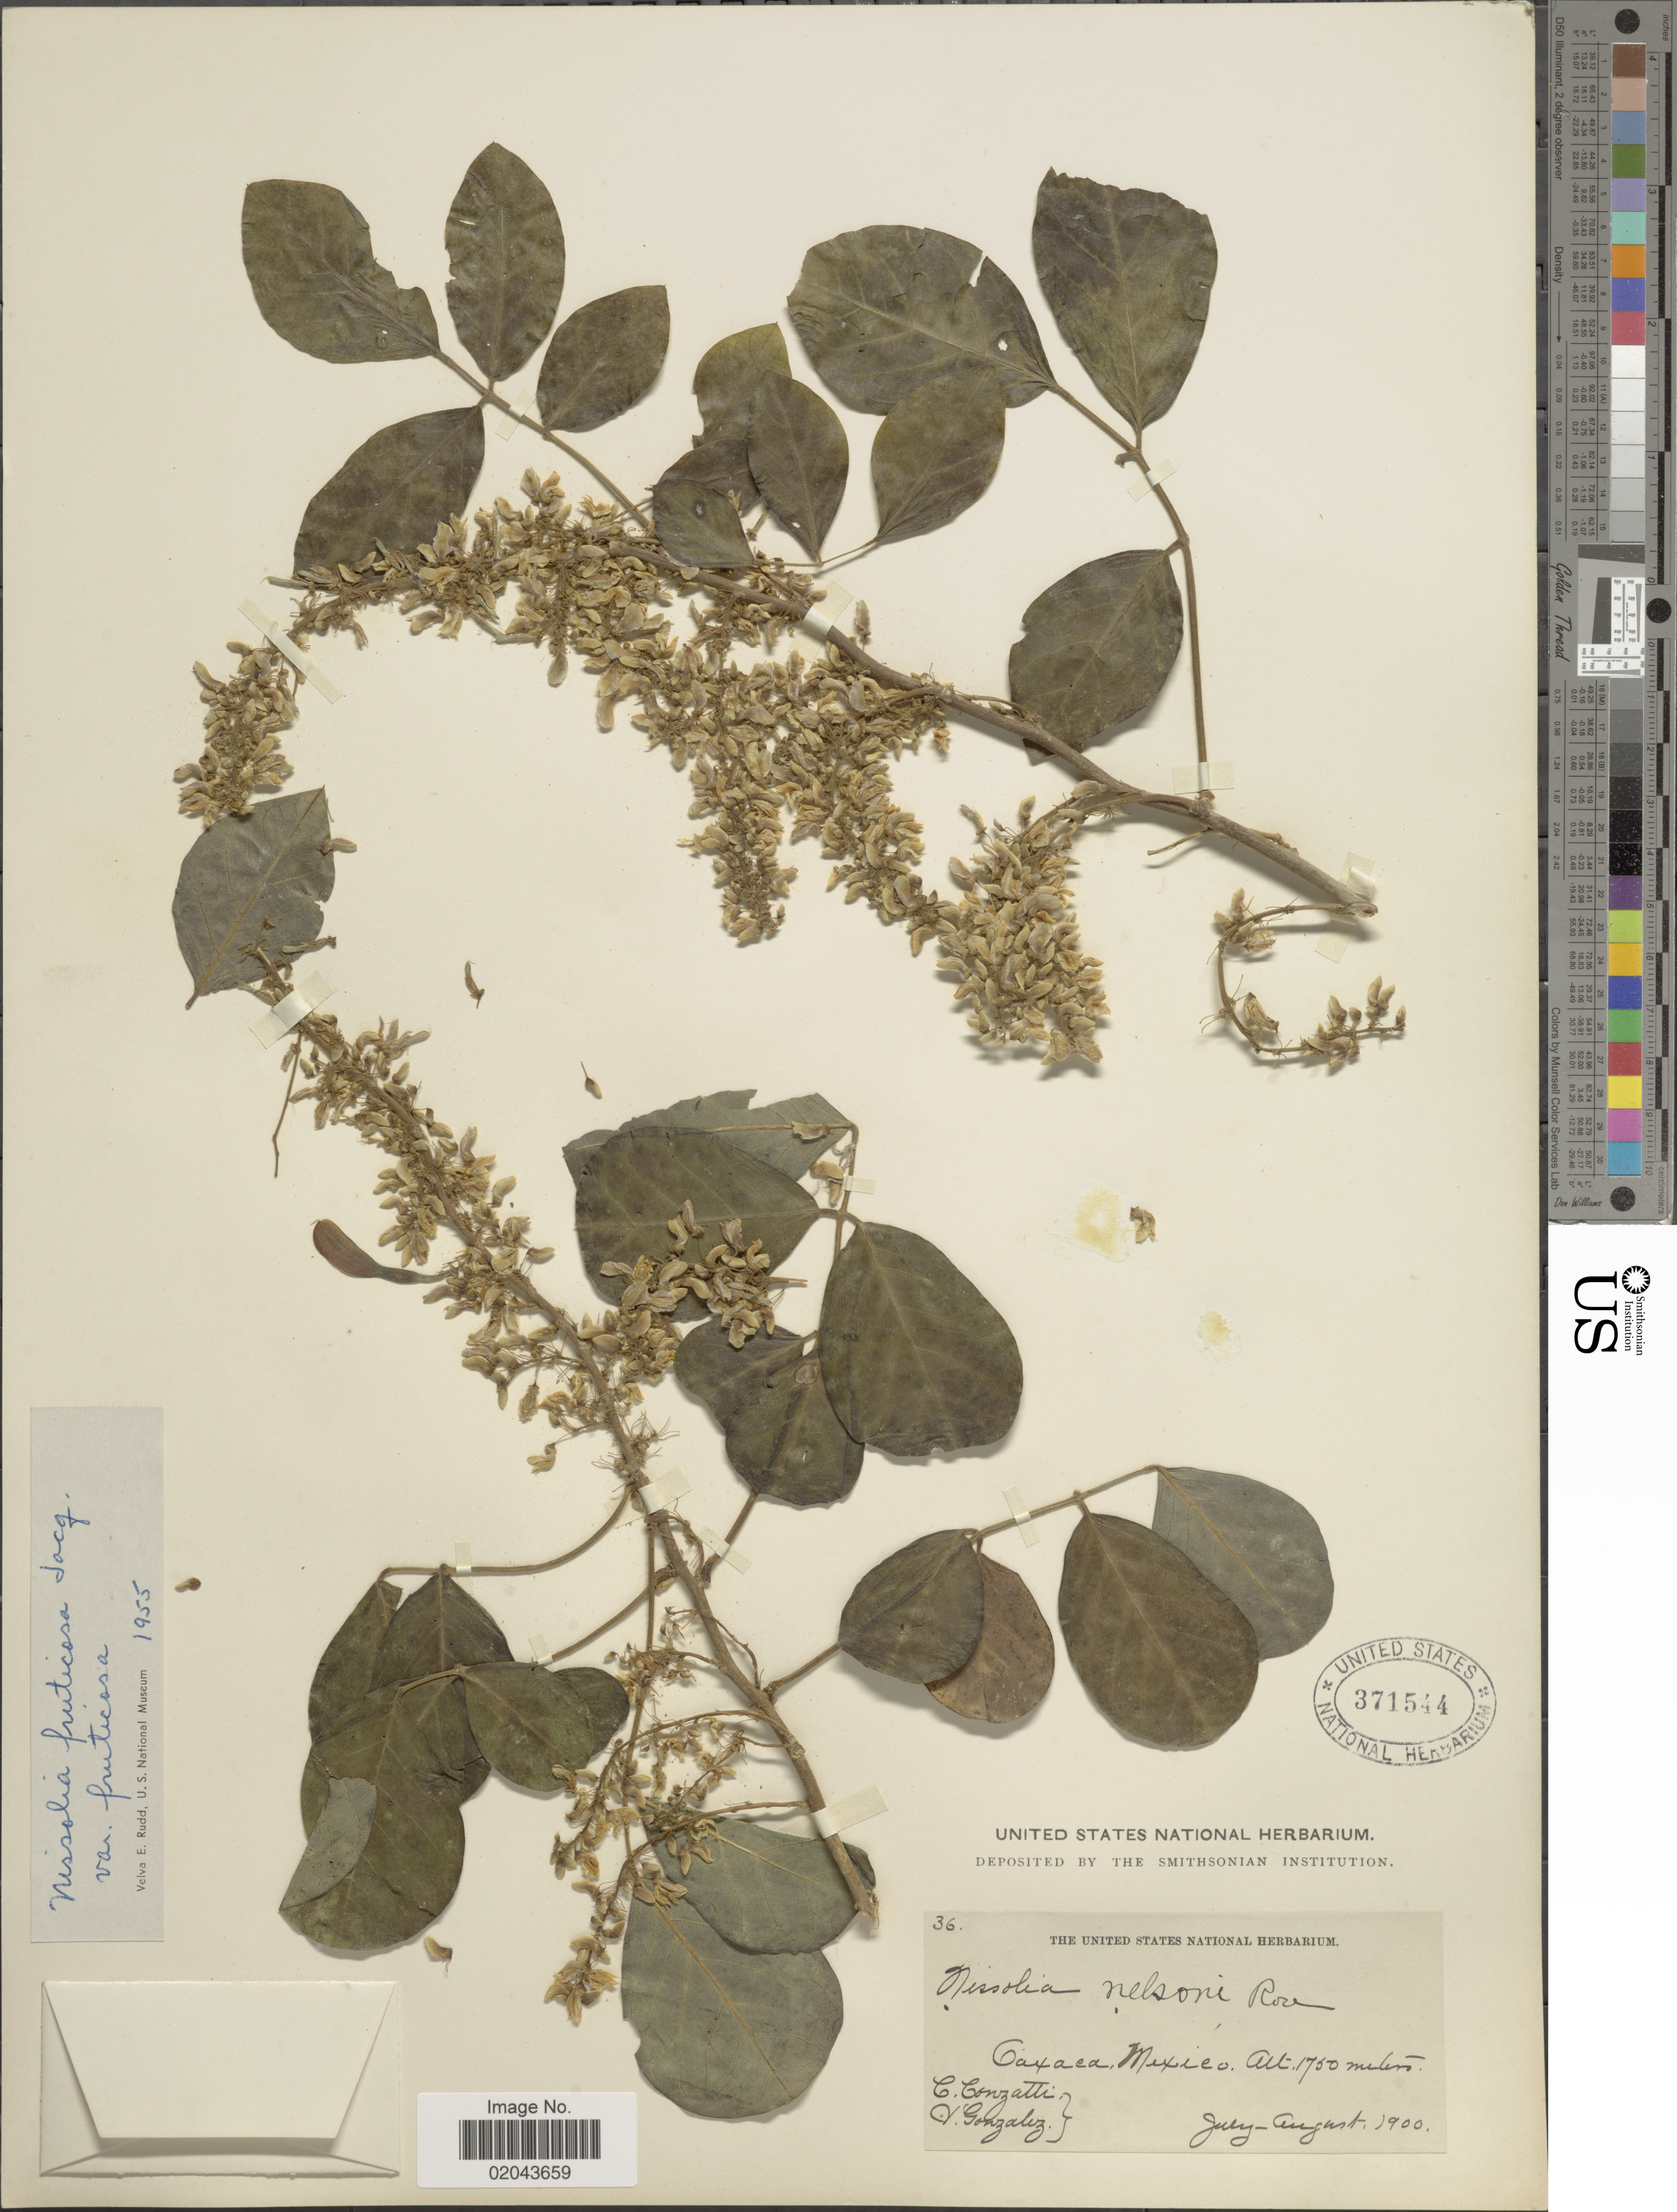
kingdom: Plantae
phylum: Tracheophyta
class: Magnoliopsida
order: Fabales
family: Fabaceae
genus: Nissolia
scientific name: Nissolia fruticosa var. fruticosa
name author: Jacq.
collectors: C. Conzatti & V. Gonzalez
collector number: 36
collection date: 1900-07/1900-08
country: Mexico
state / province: Oaxaca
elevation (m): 1750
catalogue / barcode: US 371544